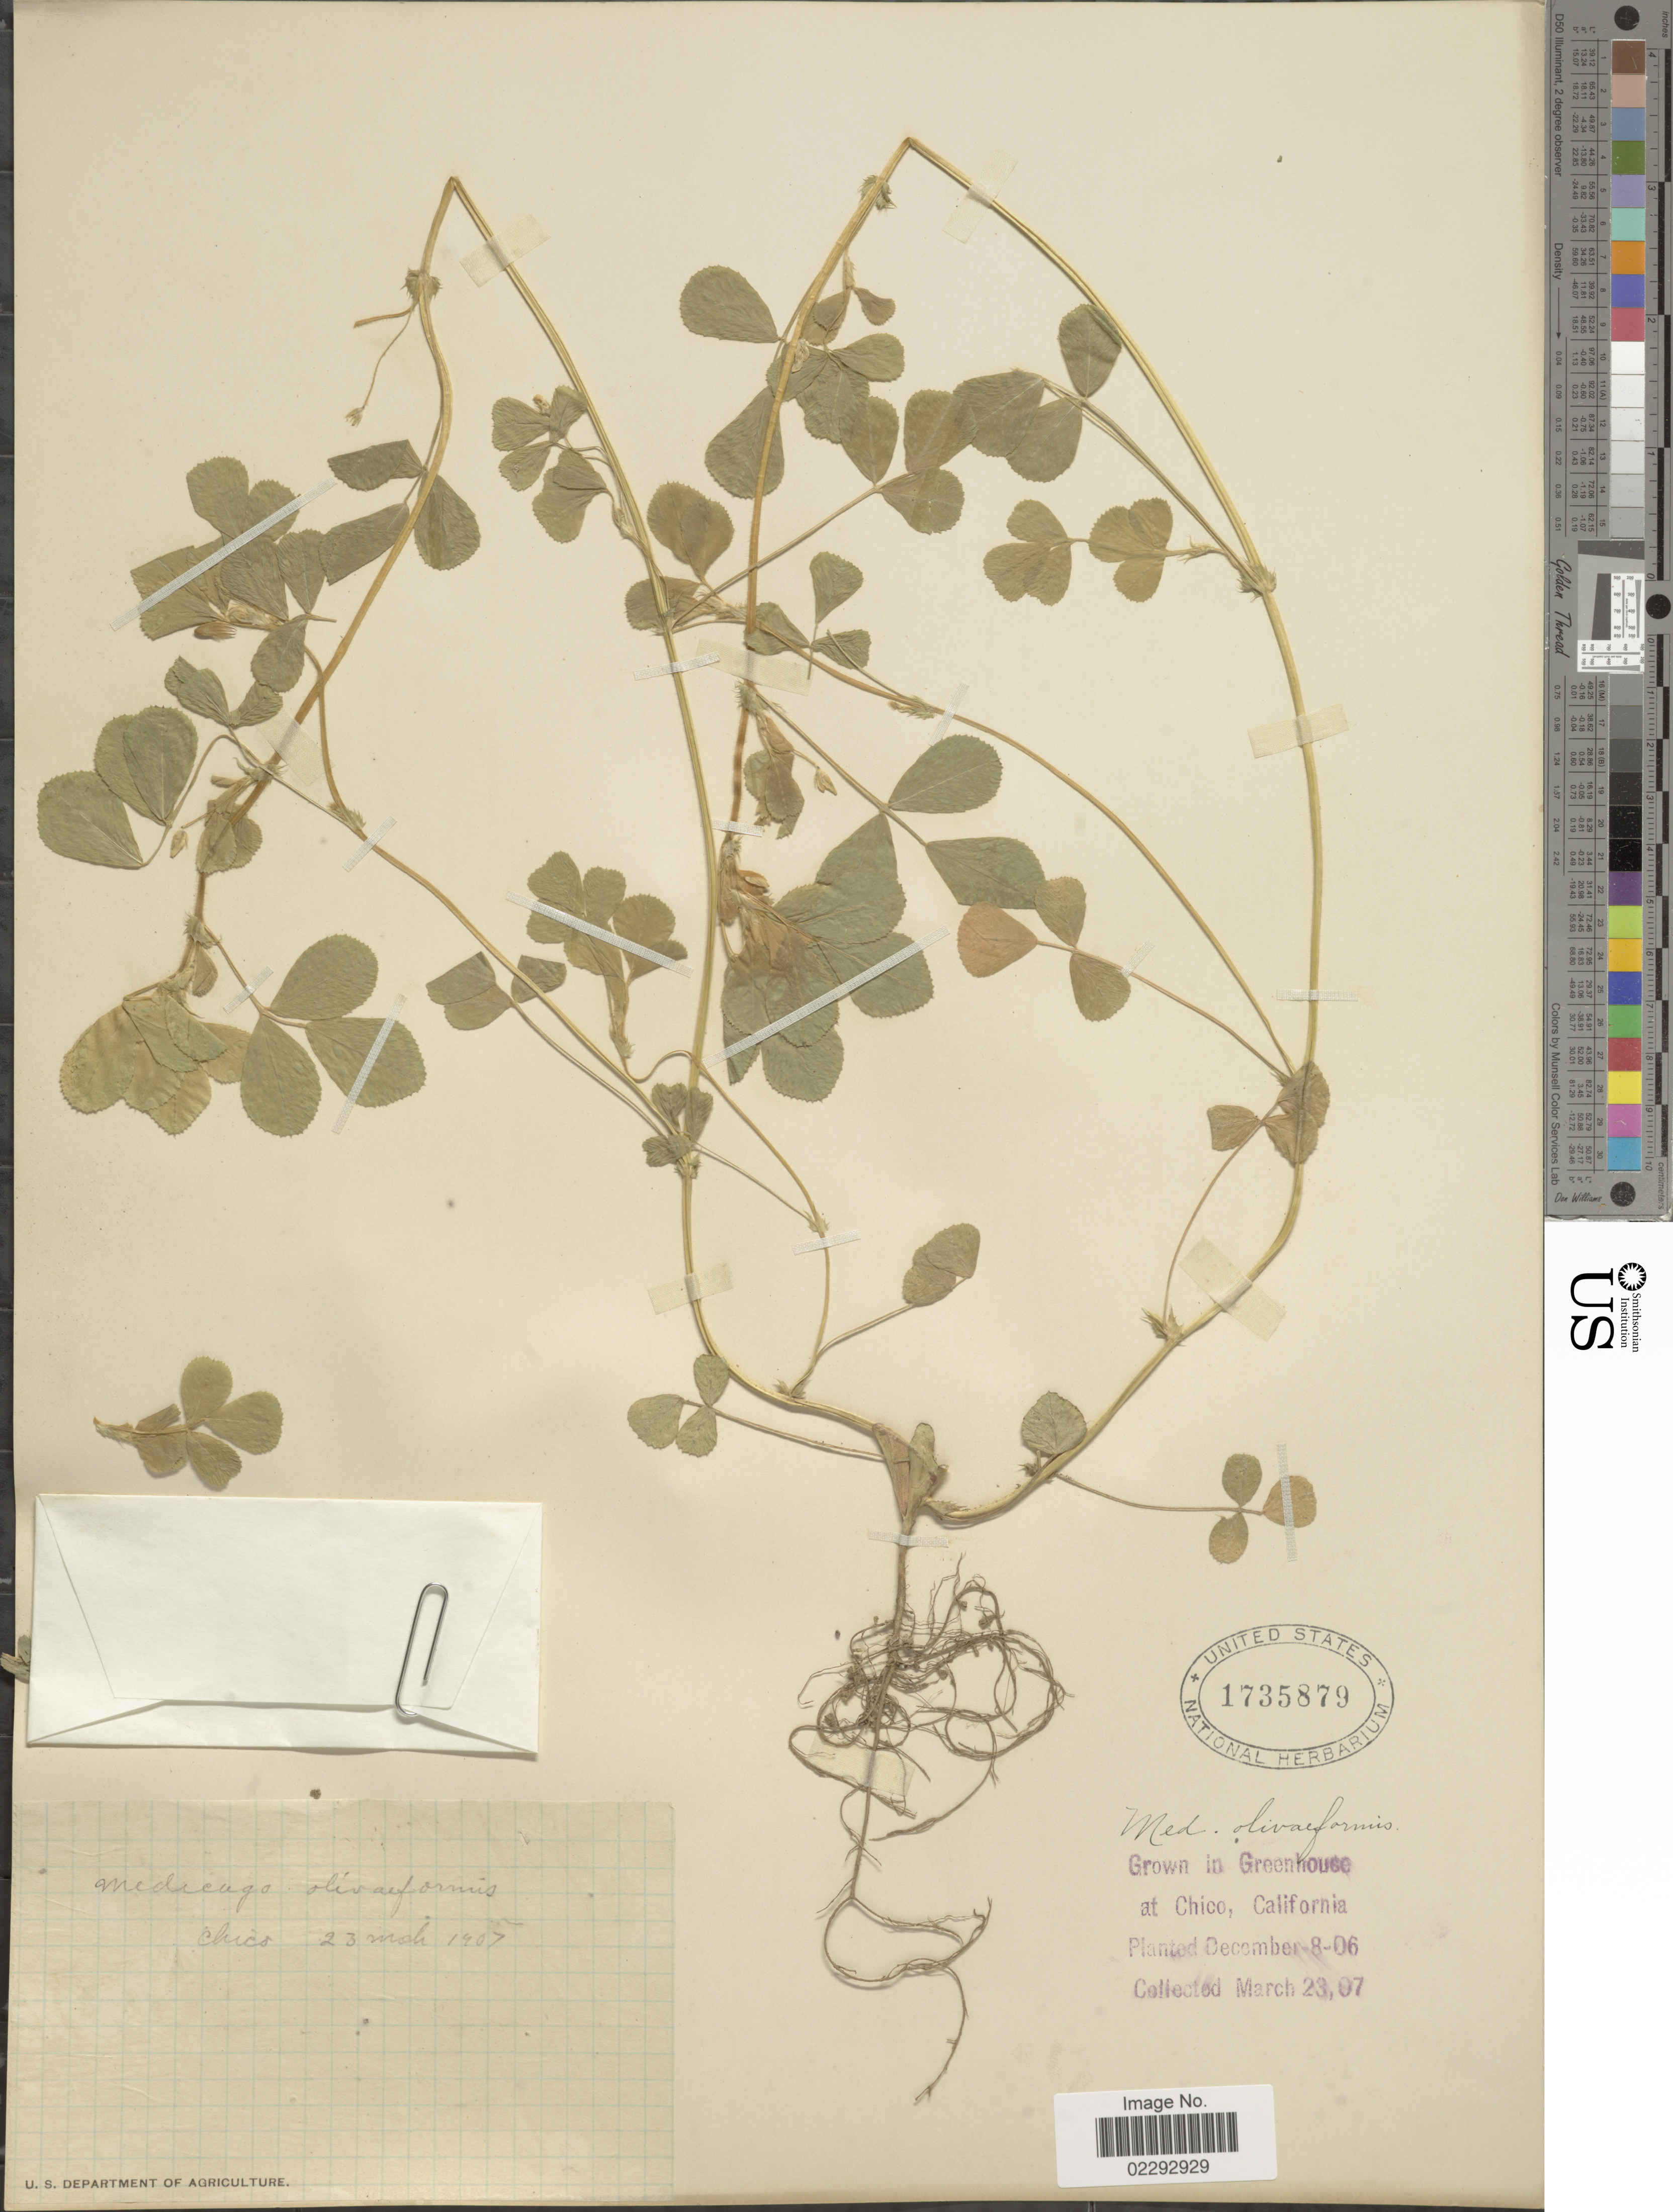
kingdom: Plantae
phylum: Tracheophyta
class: Magnoliopsida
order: Fabales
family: Fabaceae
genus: Medicago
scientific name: Medicago olivaeformis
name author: Gussone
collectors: U.S. Department of Agriculture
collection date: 1907-03-23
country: United States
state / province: California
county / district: Butte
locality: Chico.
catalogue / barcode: US 1735789